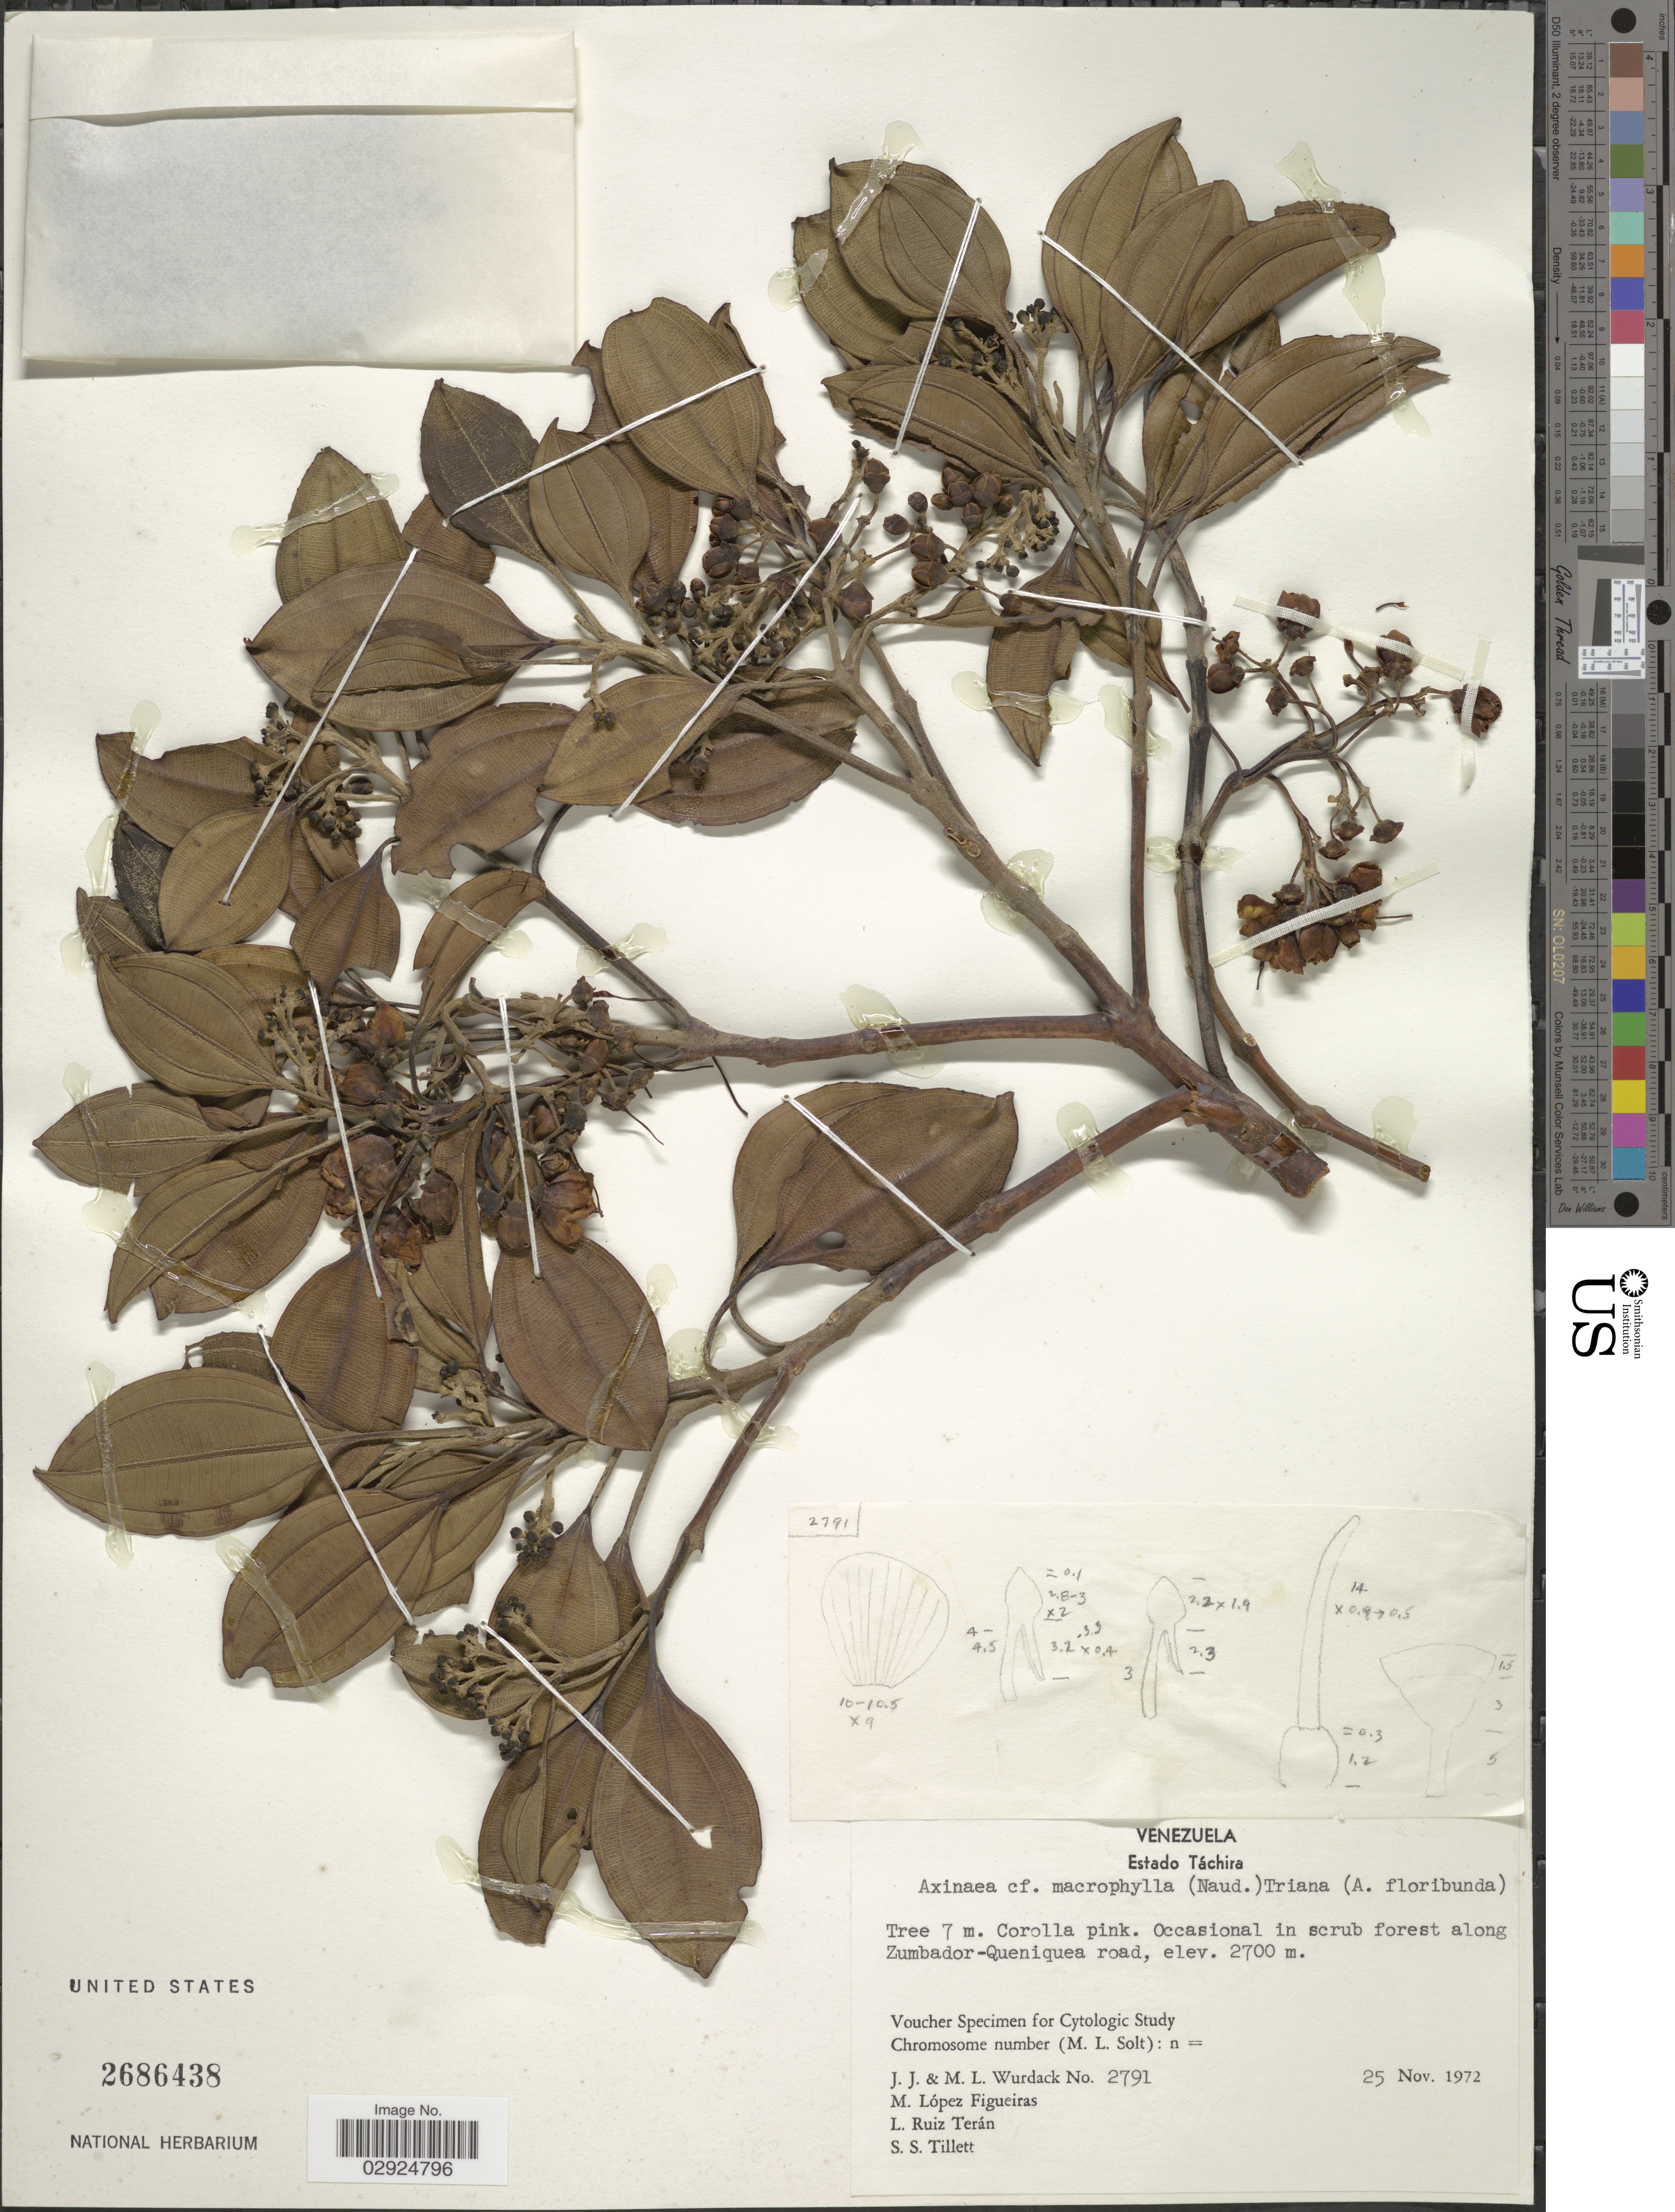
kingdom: Plantae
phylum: Tracheophyta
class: Magnoliopsida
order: Myrtales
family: Melastomataceae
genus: Axinaea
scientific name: Axinaea macrophylla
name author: (Naudin) Triana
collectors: J. J. Wurdack, M. L. Wurdack, M. López Figueiras & L. E. Ruíz-Terán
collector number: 2791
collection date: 1972-11-25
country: Venezuela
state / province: Tachira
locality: Estado Táchira. Occasional in scrub forest along Zumbador-Queniquea road.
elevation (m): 2700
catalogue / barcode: US 2686438